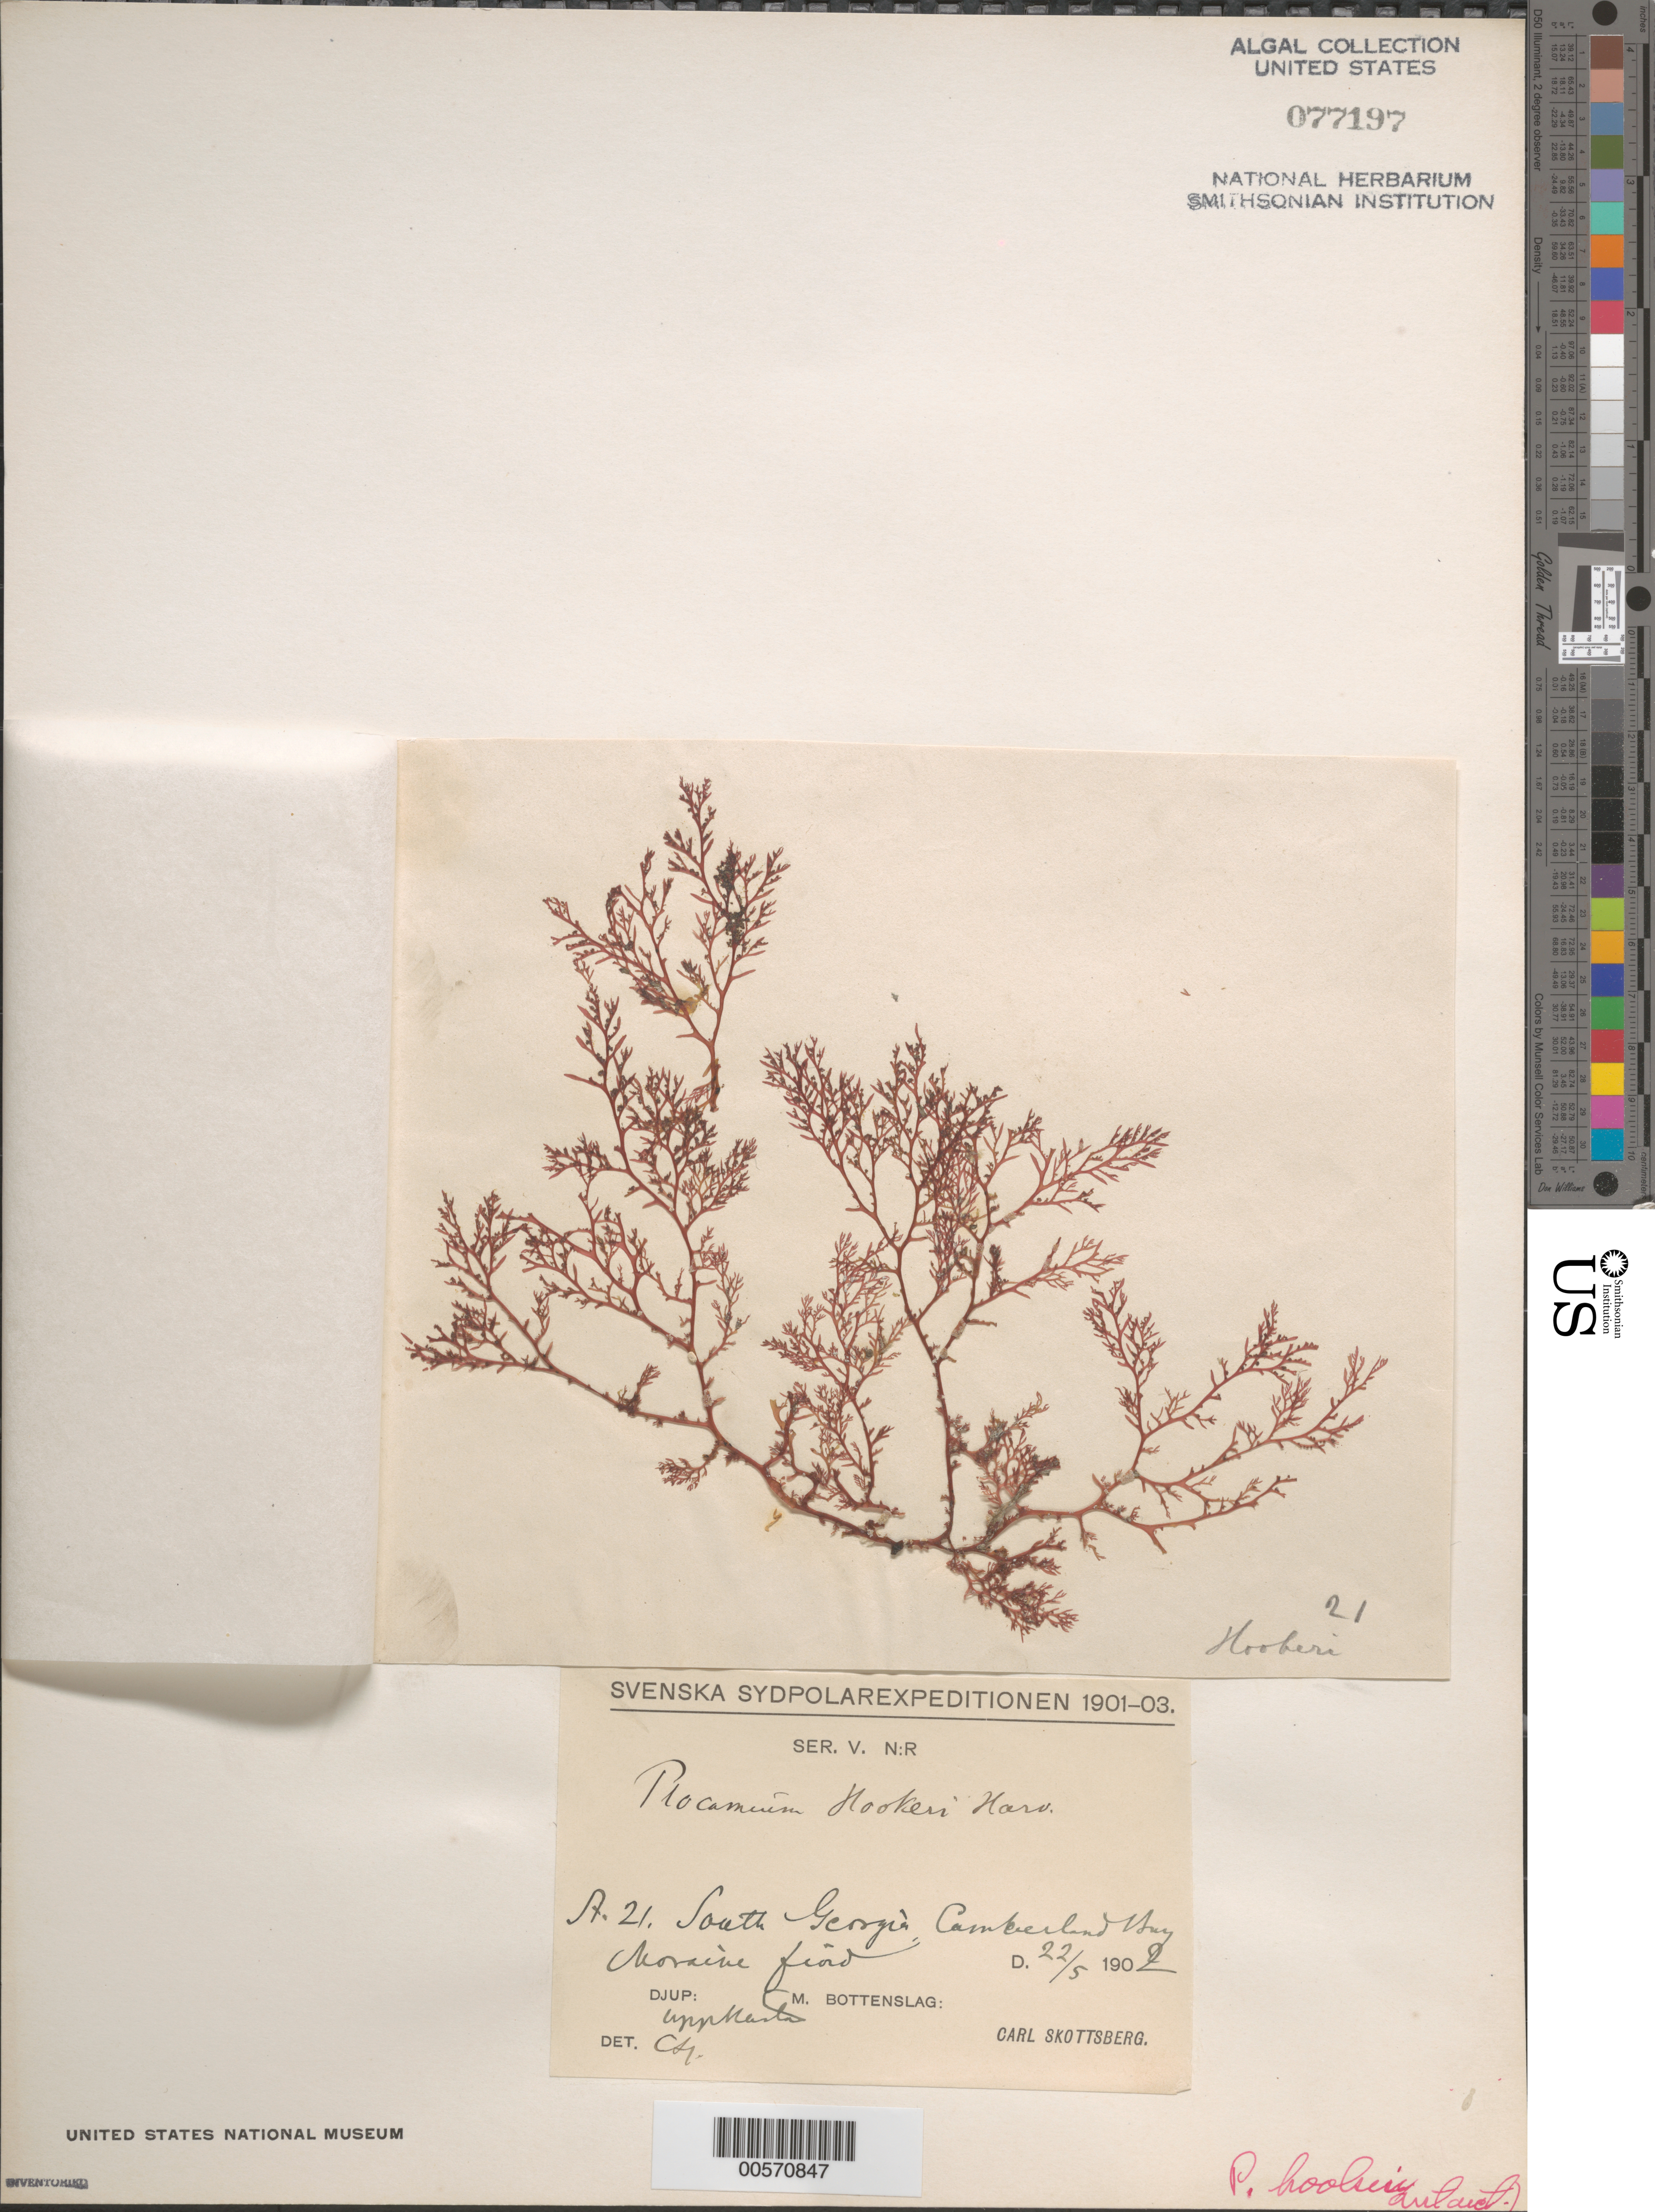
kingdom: Plantae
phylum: Rhodophyta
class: Florideophyceae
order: Plocamiales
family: Plocamiaceae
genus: Plocamium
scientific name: Plocamium hookeri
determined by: Skottsberg, C. J. F.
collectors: C. Skottsberg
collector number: A21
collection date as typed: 22 May 1902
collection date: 1902-05-22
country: Falkland Islands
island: South Georgia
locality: Cumberland Bay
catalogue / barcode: US 77197